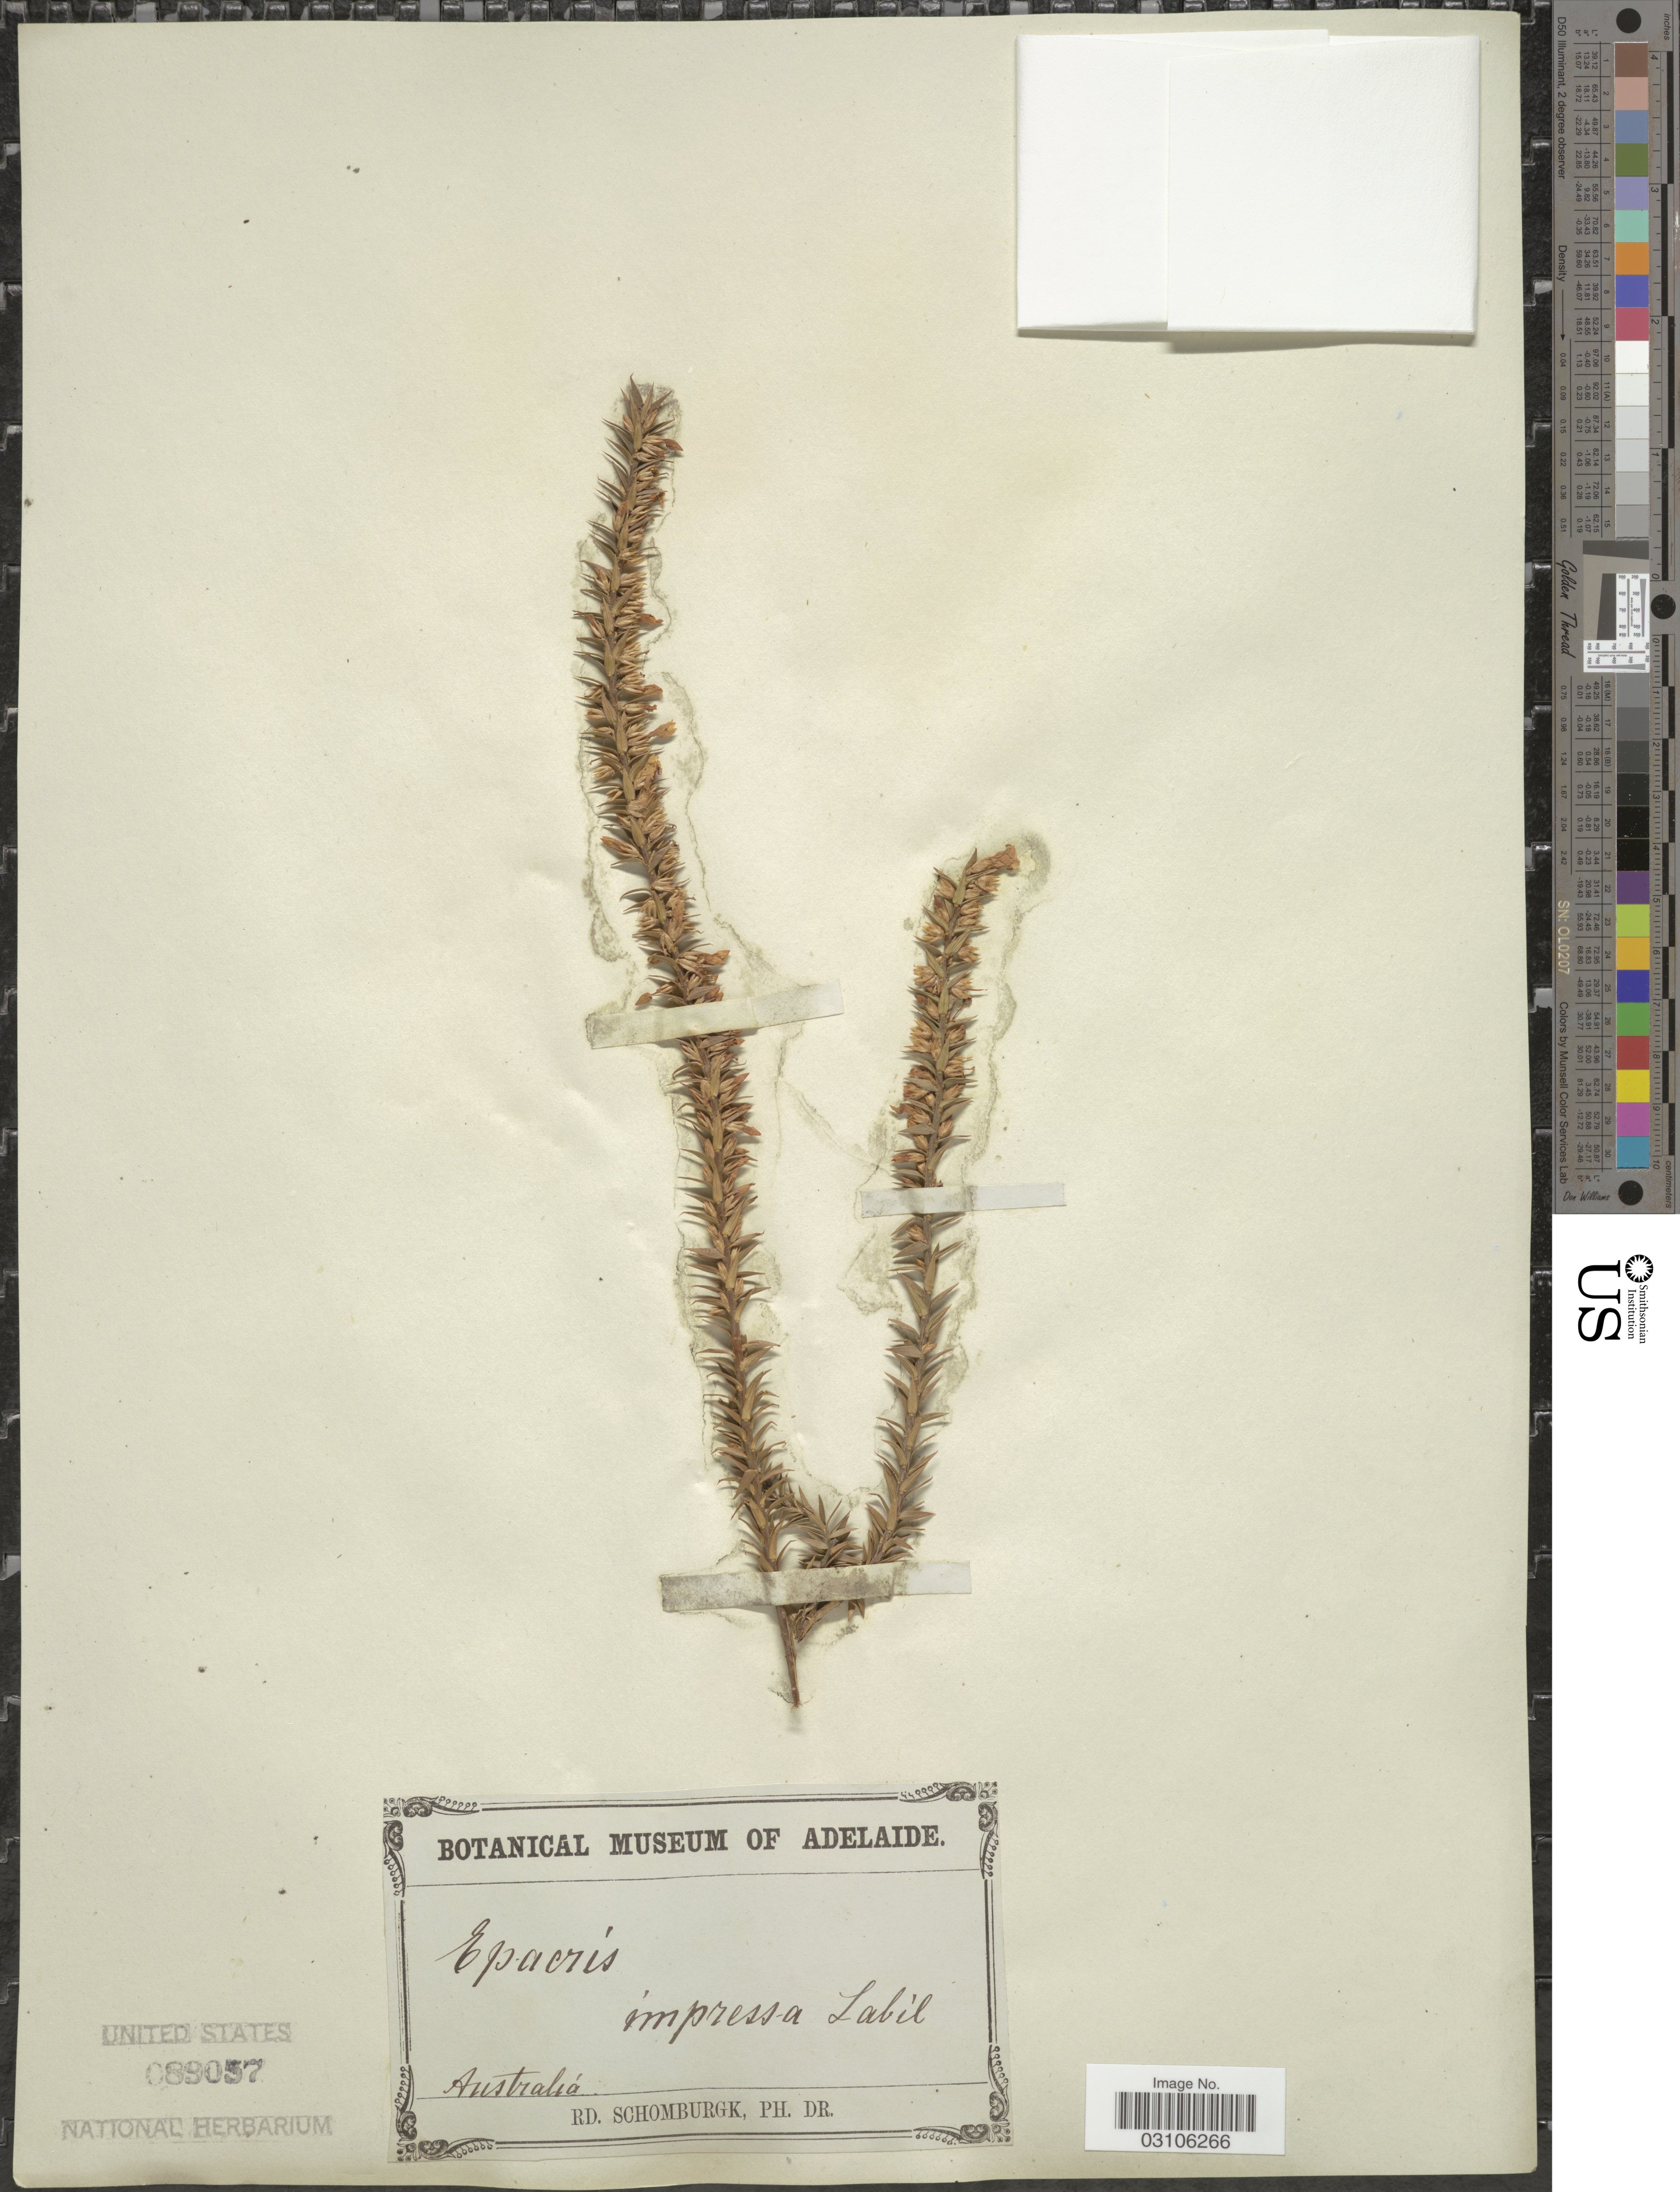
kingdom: Plantae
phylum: Tracheophyta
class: Magnoliopsida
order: Ericales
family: Ericaceae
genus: Epacris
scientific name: Epacris impressa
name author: Labill.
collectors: M. R. Schomburgk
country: Australia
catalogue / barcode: US 89057